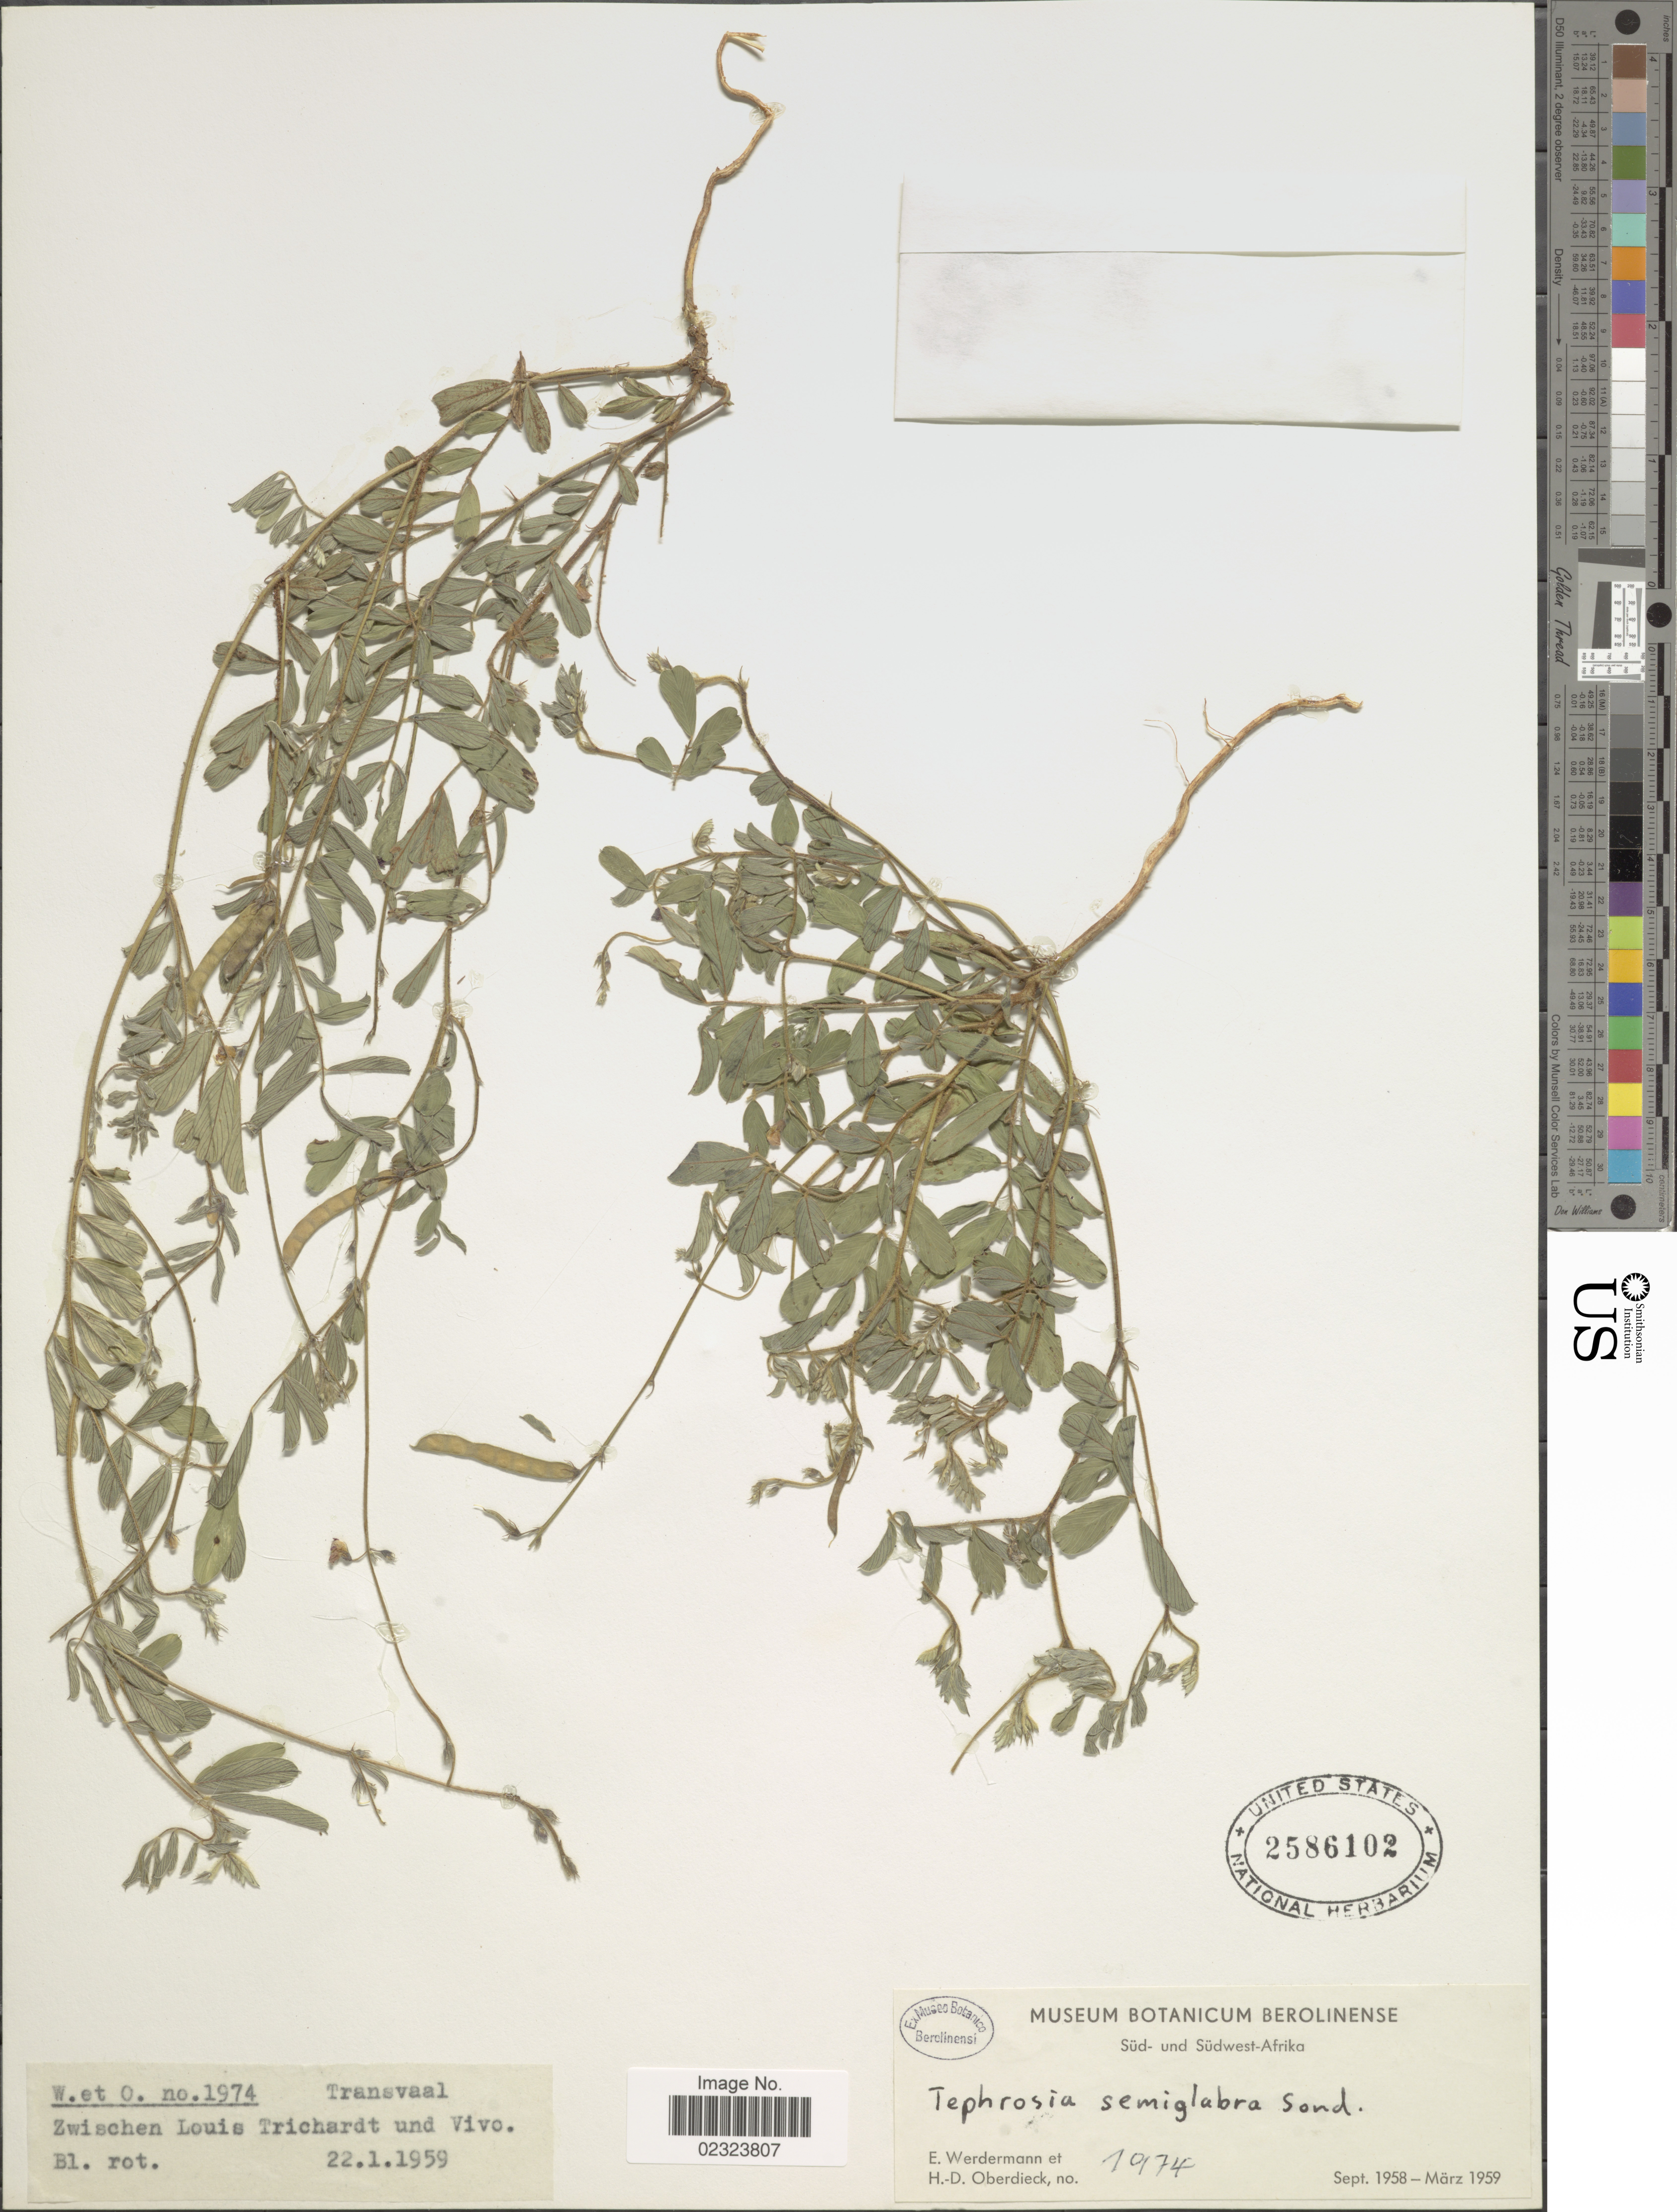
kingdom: Plantae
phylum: Tracheophyta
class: Magnoliopsida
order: Fabales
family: Fabaceae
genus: Tephrosia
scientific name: Tephrosia semiglabra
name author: Sond.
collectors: E. Wedermann & H. Oberdieck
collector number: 1974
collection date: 1959-01-22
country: South Africa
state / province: Limpopo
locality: Süd- und Südwest-Afrika. Transvaal. Zwischen Louis Trichardt und Vivo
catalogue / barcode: US 2586102